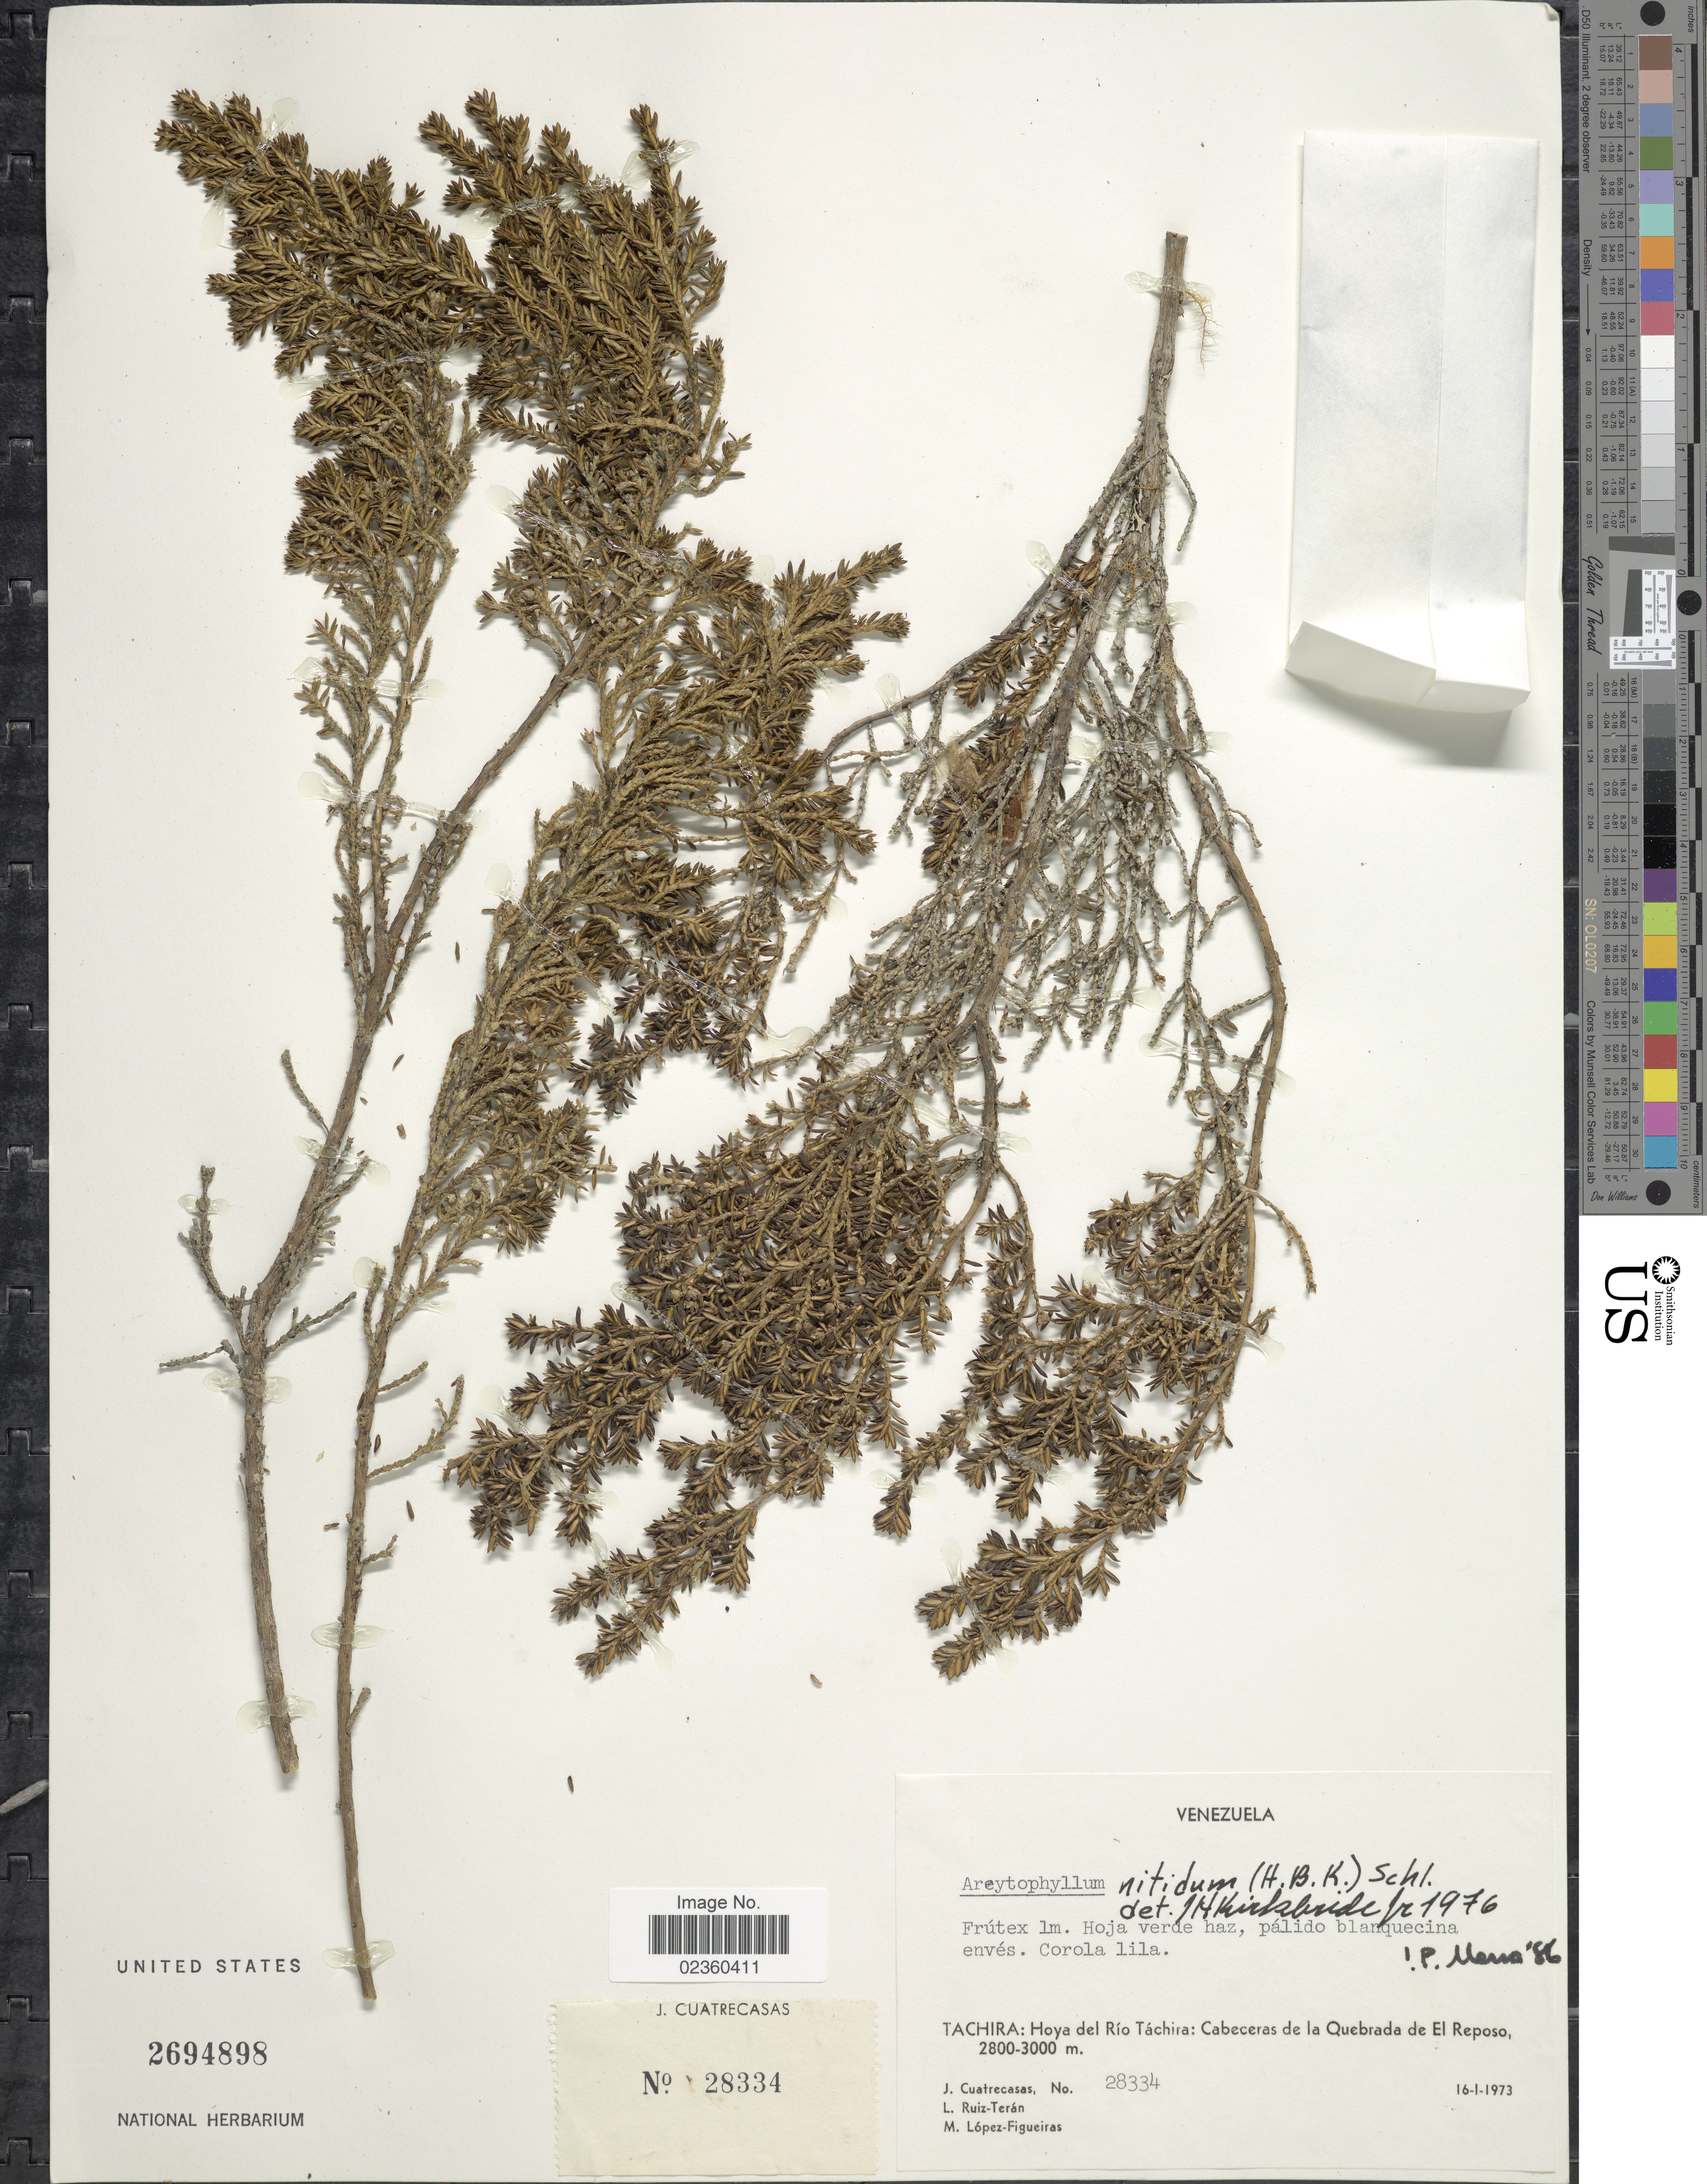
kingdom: Plantae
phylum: Tracheophyta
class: Magnoliopsida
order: Gentianales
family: Rubiaceae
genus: Arcytophyllum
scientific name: Arcytophyllum nitidum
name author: (Kunth) Schltdl.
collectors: J. Cuatrecasas, L. E. Ruíz-Terán & M. López Figueiras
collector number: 28334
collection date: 1973-01-16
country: Venezuela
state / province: Tachira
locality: Hoya del Río Táchira: Cabeceras de la Quebrada de El Reposo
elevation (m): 2800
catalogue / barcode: US 2694898